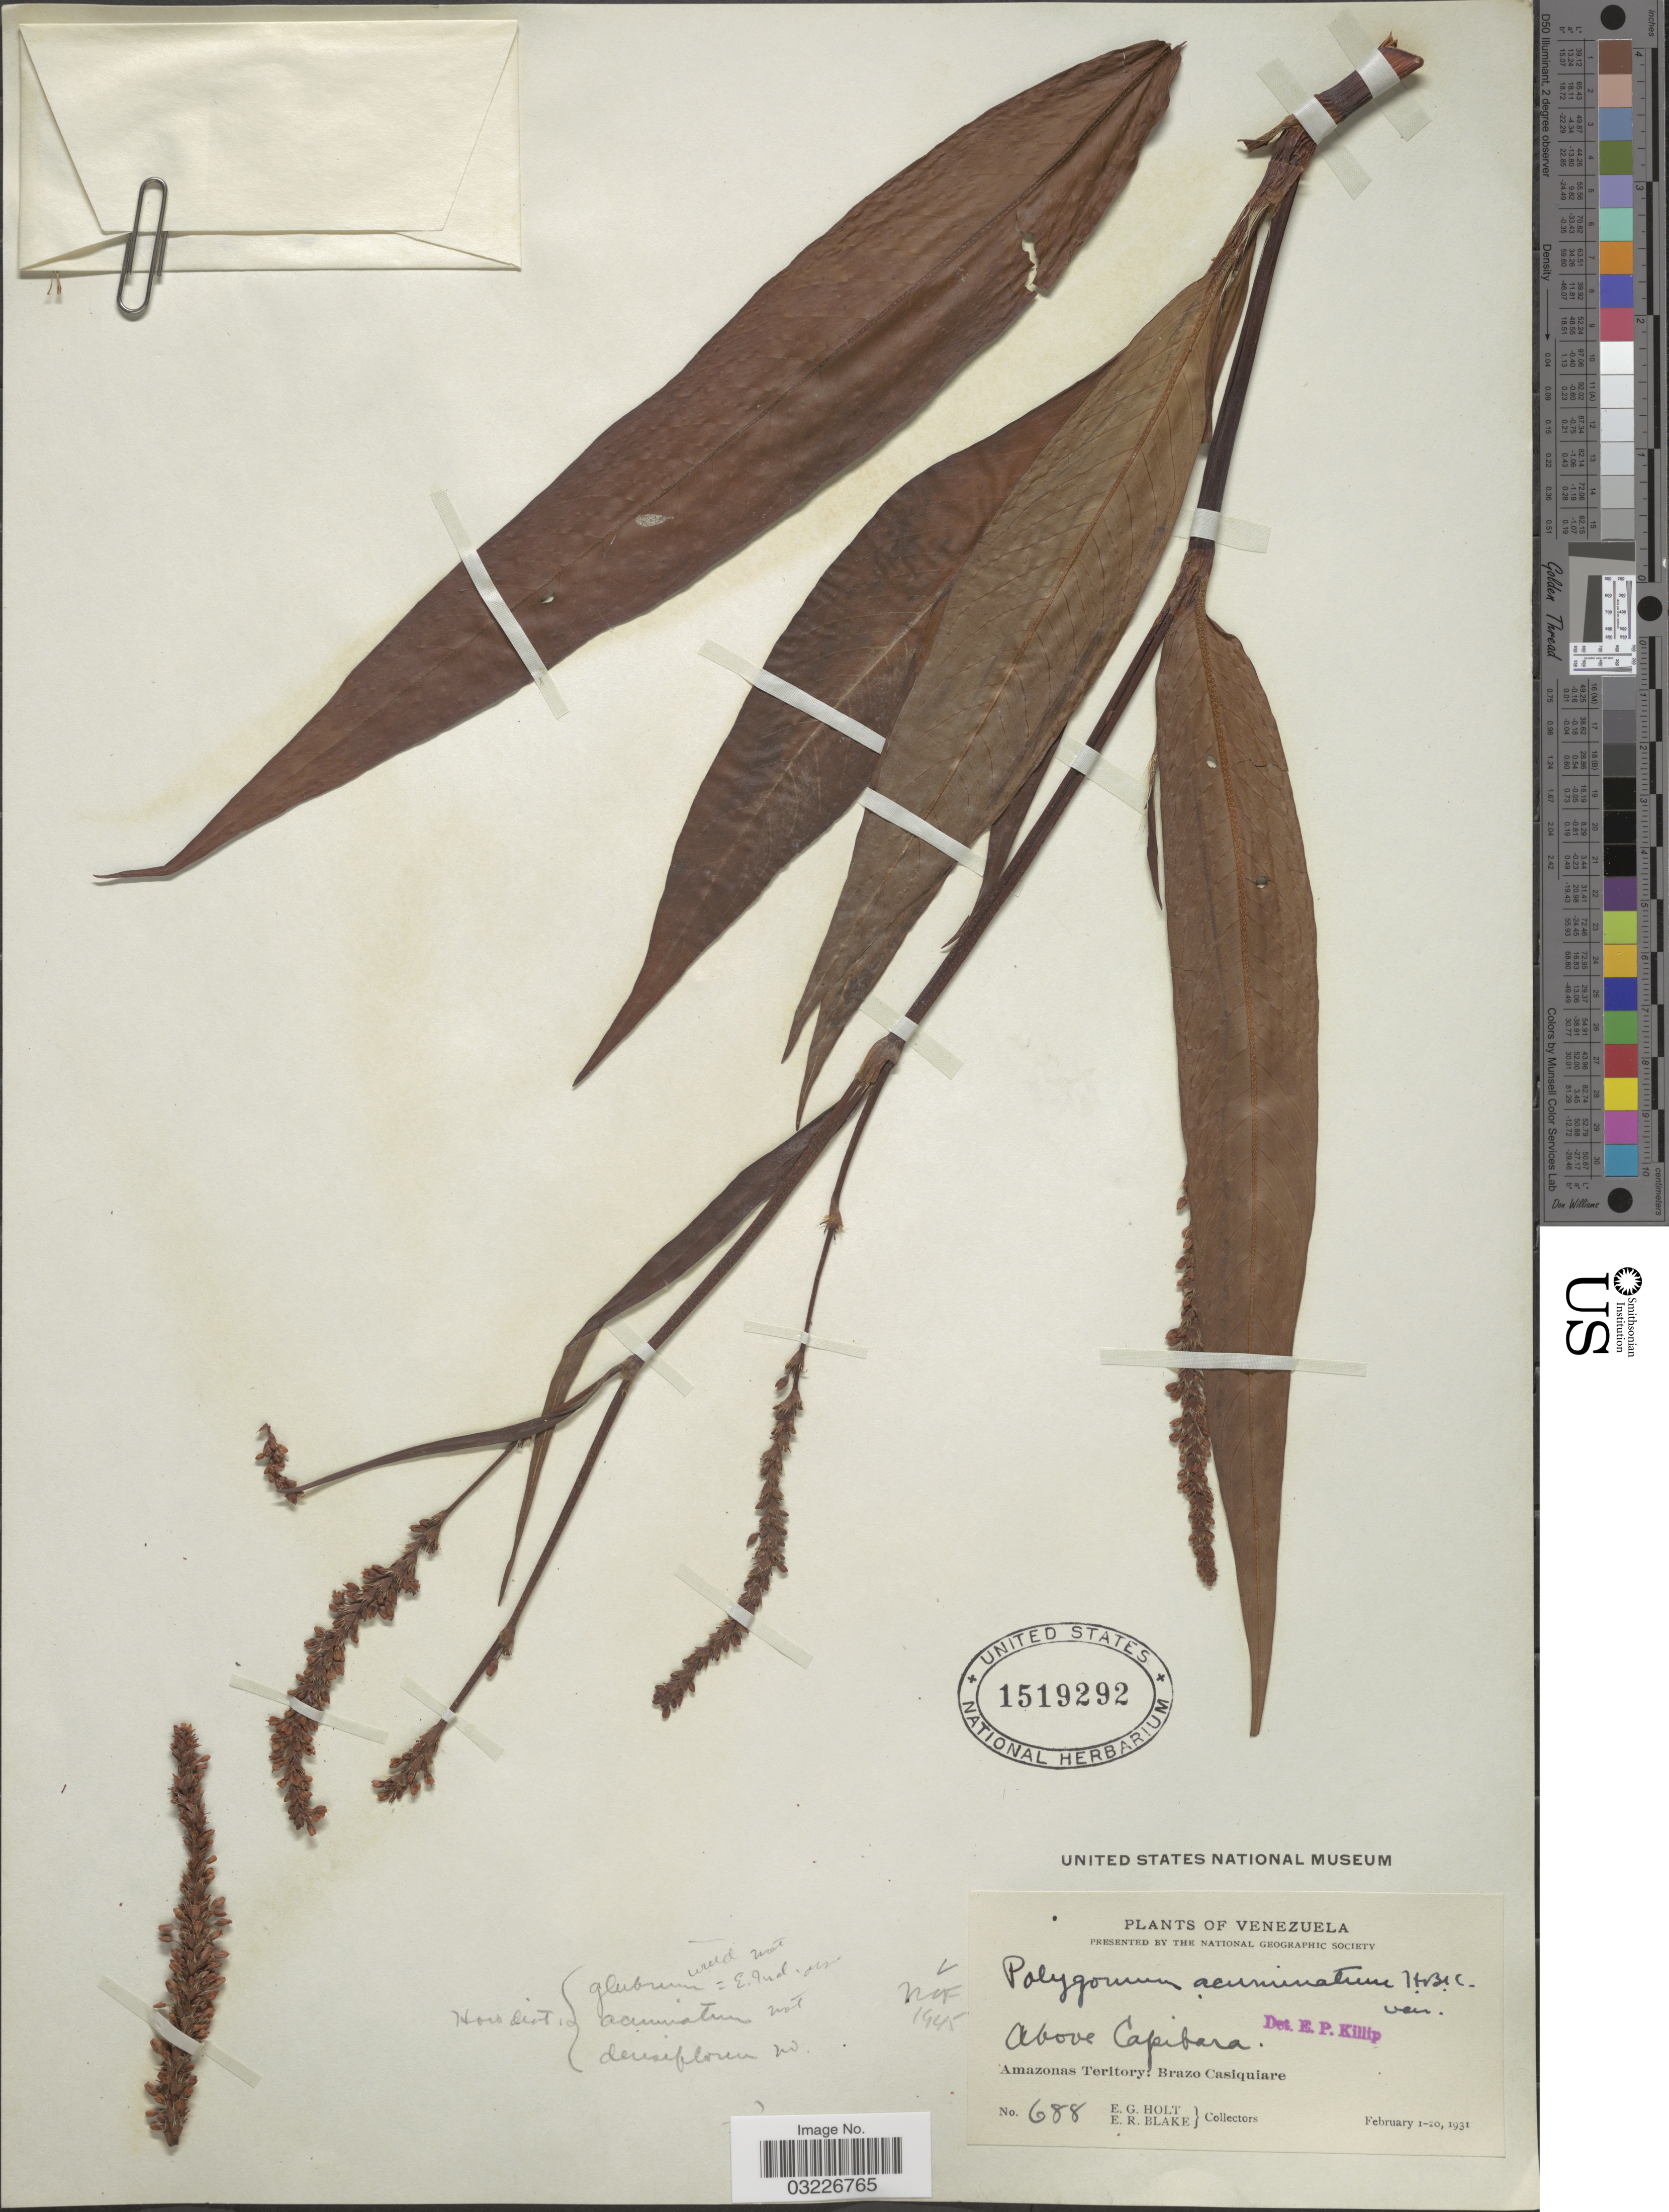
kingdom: Plantae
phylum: Tracheophyta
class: Magnoliopsida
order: Caryophyllales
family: Polygonaceae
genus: Polygonum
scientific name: Polygonum acuminatum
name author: Kunth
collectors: E. G. Holt & E. R. Blake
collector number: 688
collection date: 1931-02-01/1931-02-20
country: Venezuela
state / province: Amazonas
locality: Above Capibara. Amazonas Territory: Brazo Casiquiare.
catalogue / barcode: US 1519292